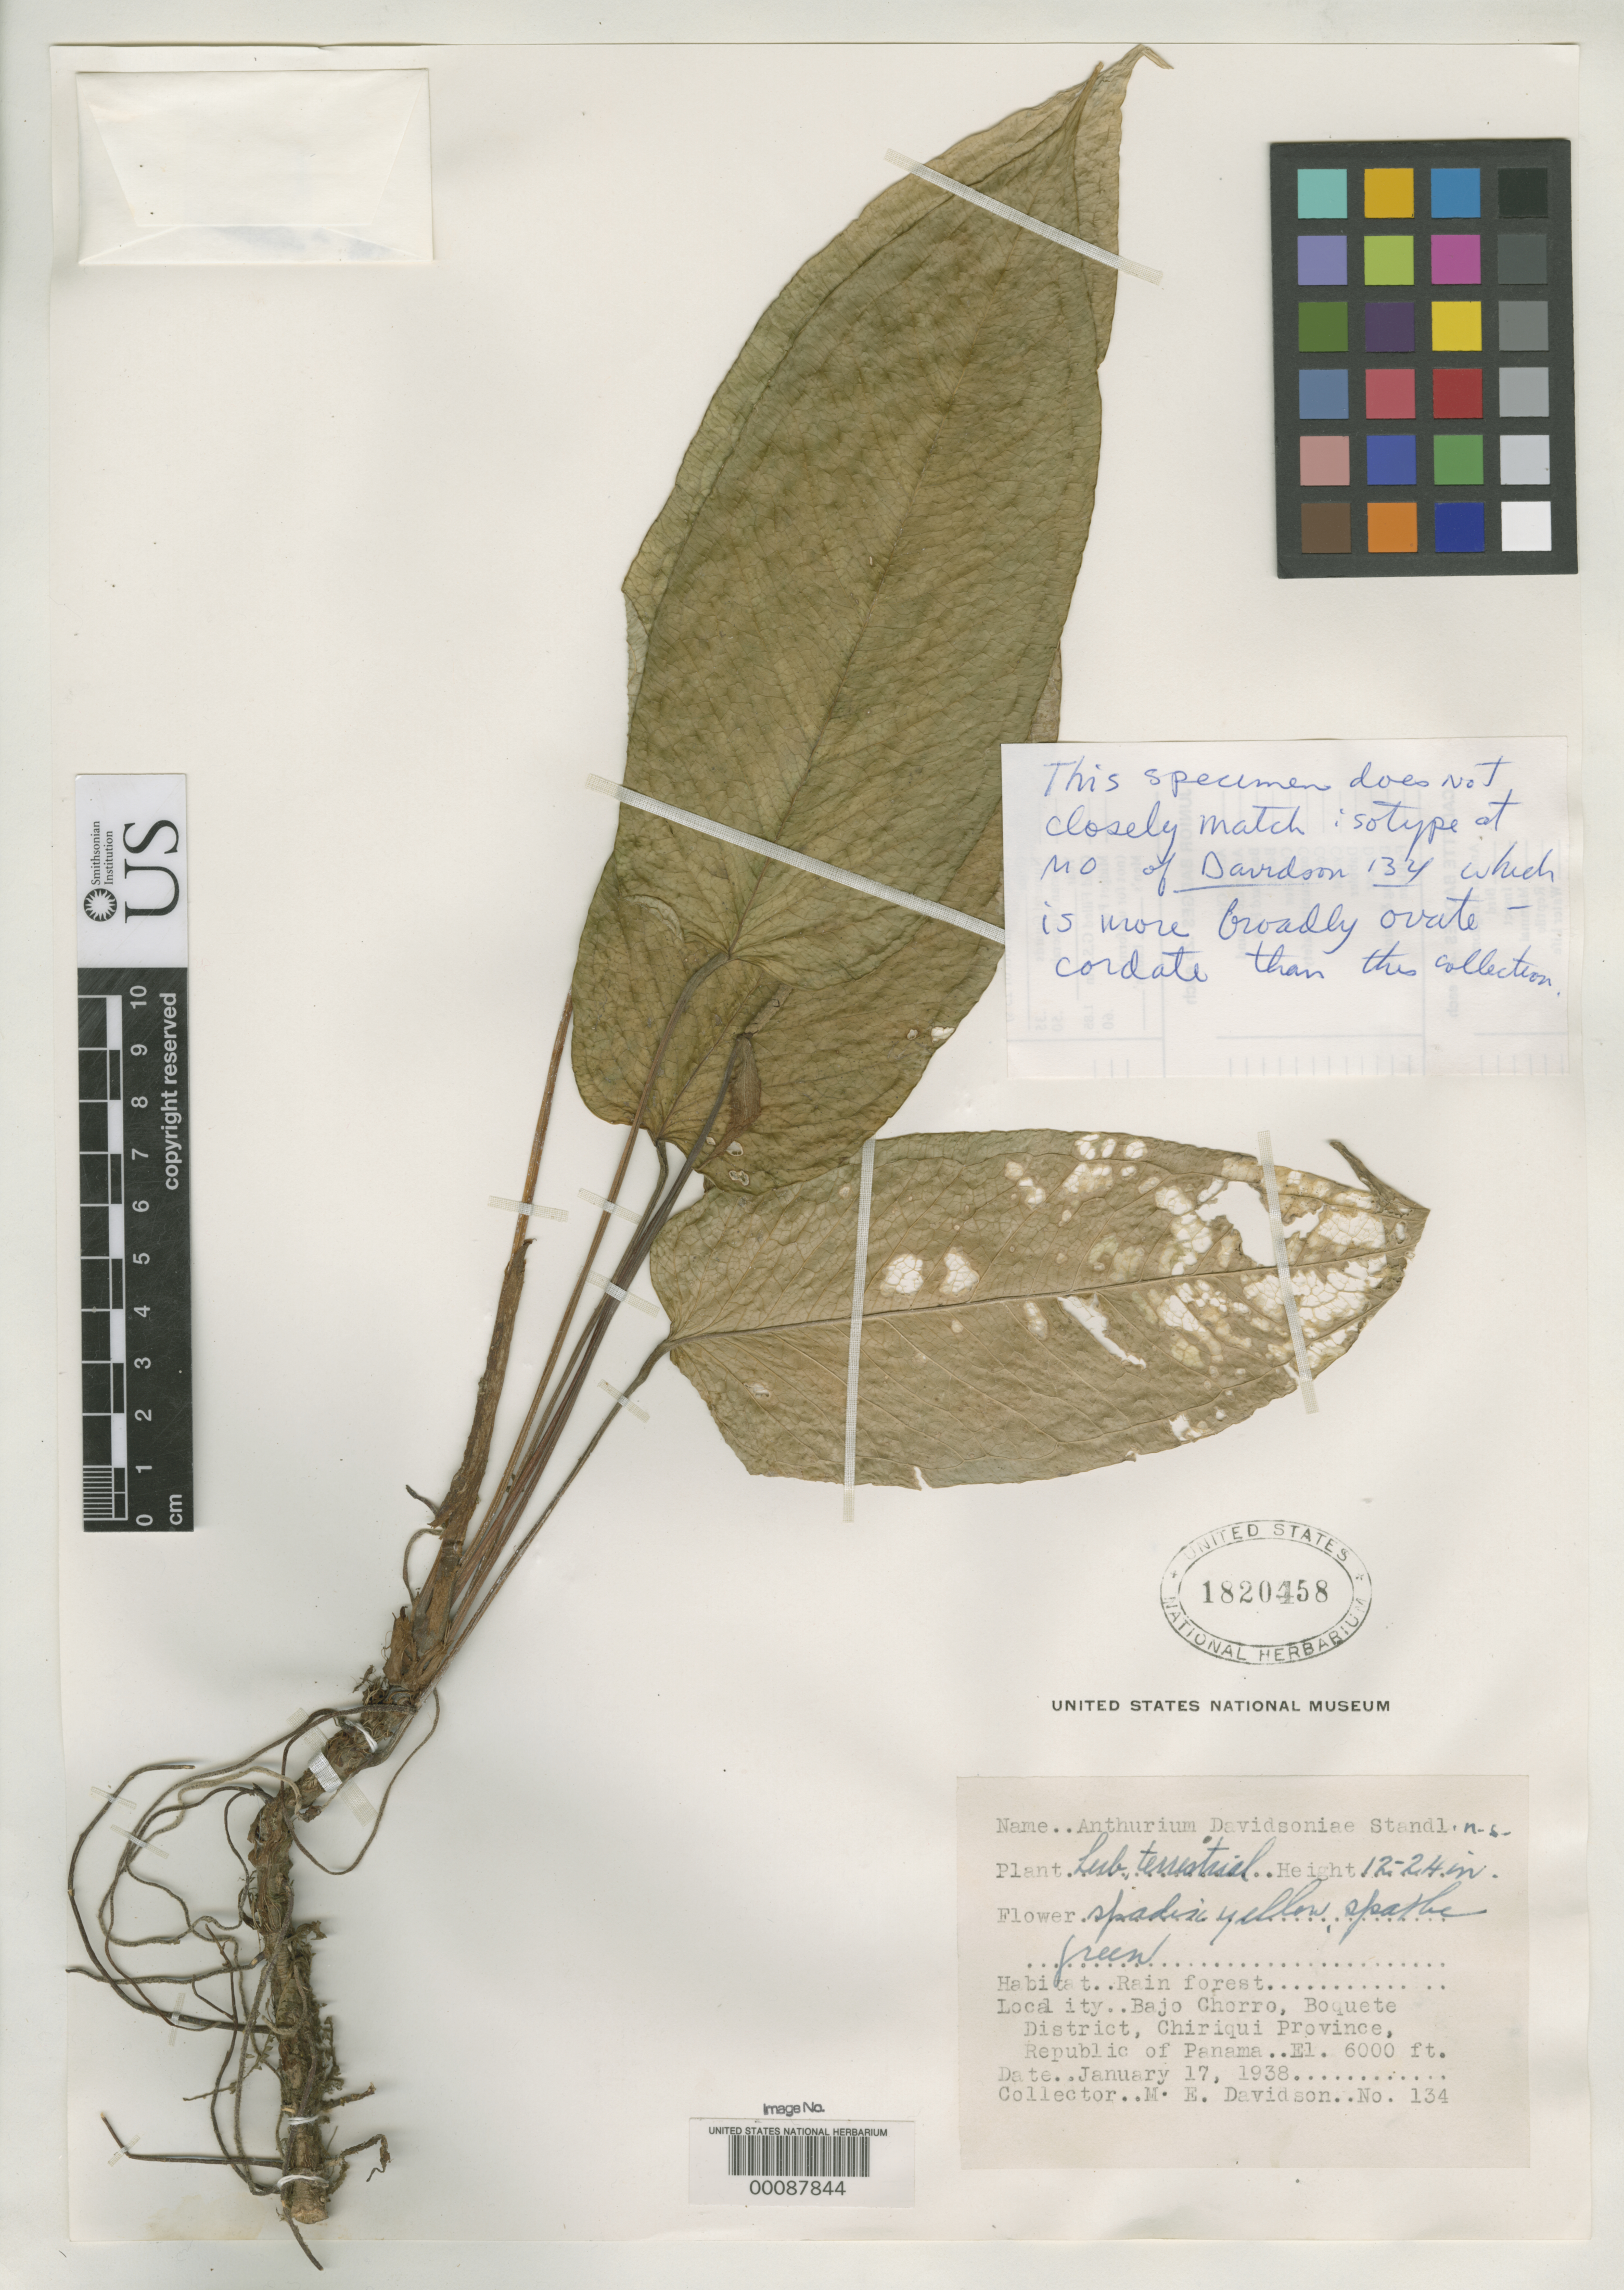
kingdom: Plantae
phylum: Tracheophyta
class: Liliopsida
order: Alismatales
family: Araceae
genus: Anthurium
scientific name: Anthurium davidsoniae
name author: Standl.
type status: Isotype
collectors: M. Davidson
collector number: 134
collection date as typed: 17 Jan 1938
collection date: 1938-01-17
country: Panama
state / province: Chiriquí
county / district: Boquete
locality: Bajo Chorro.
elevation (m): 1800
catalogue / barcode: US 1820458